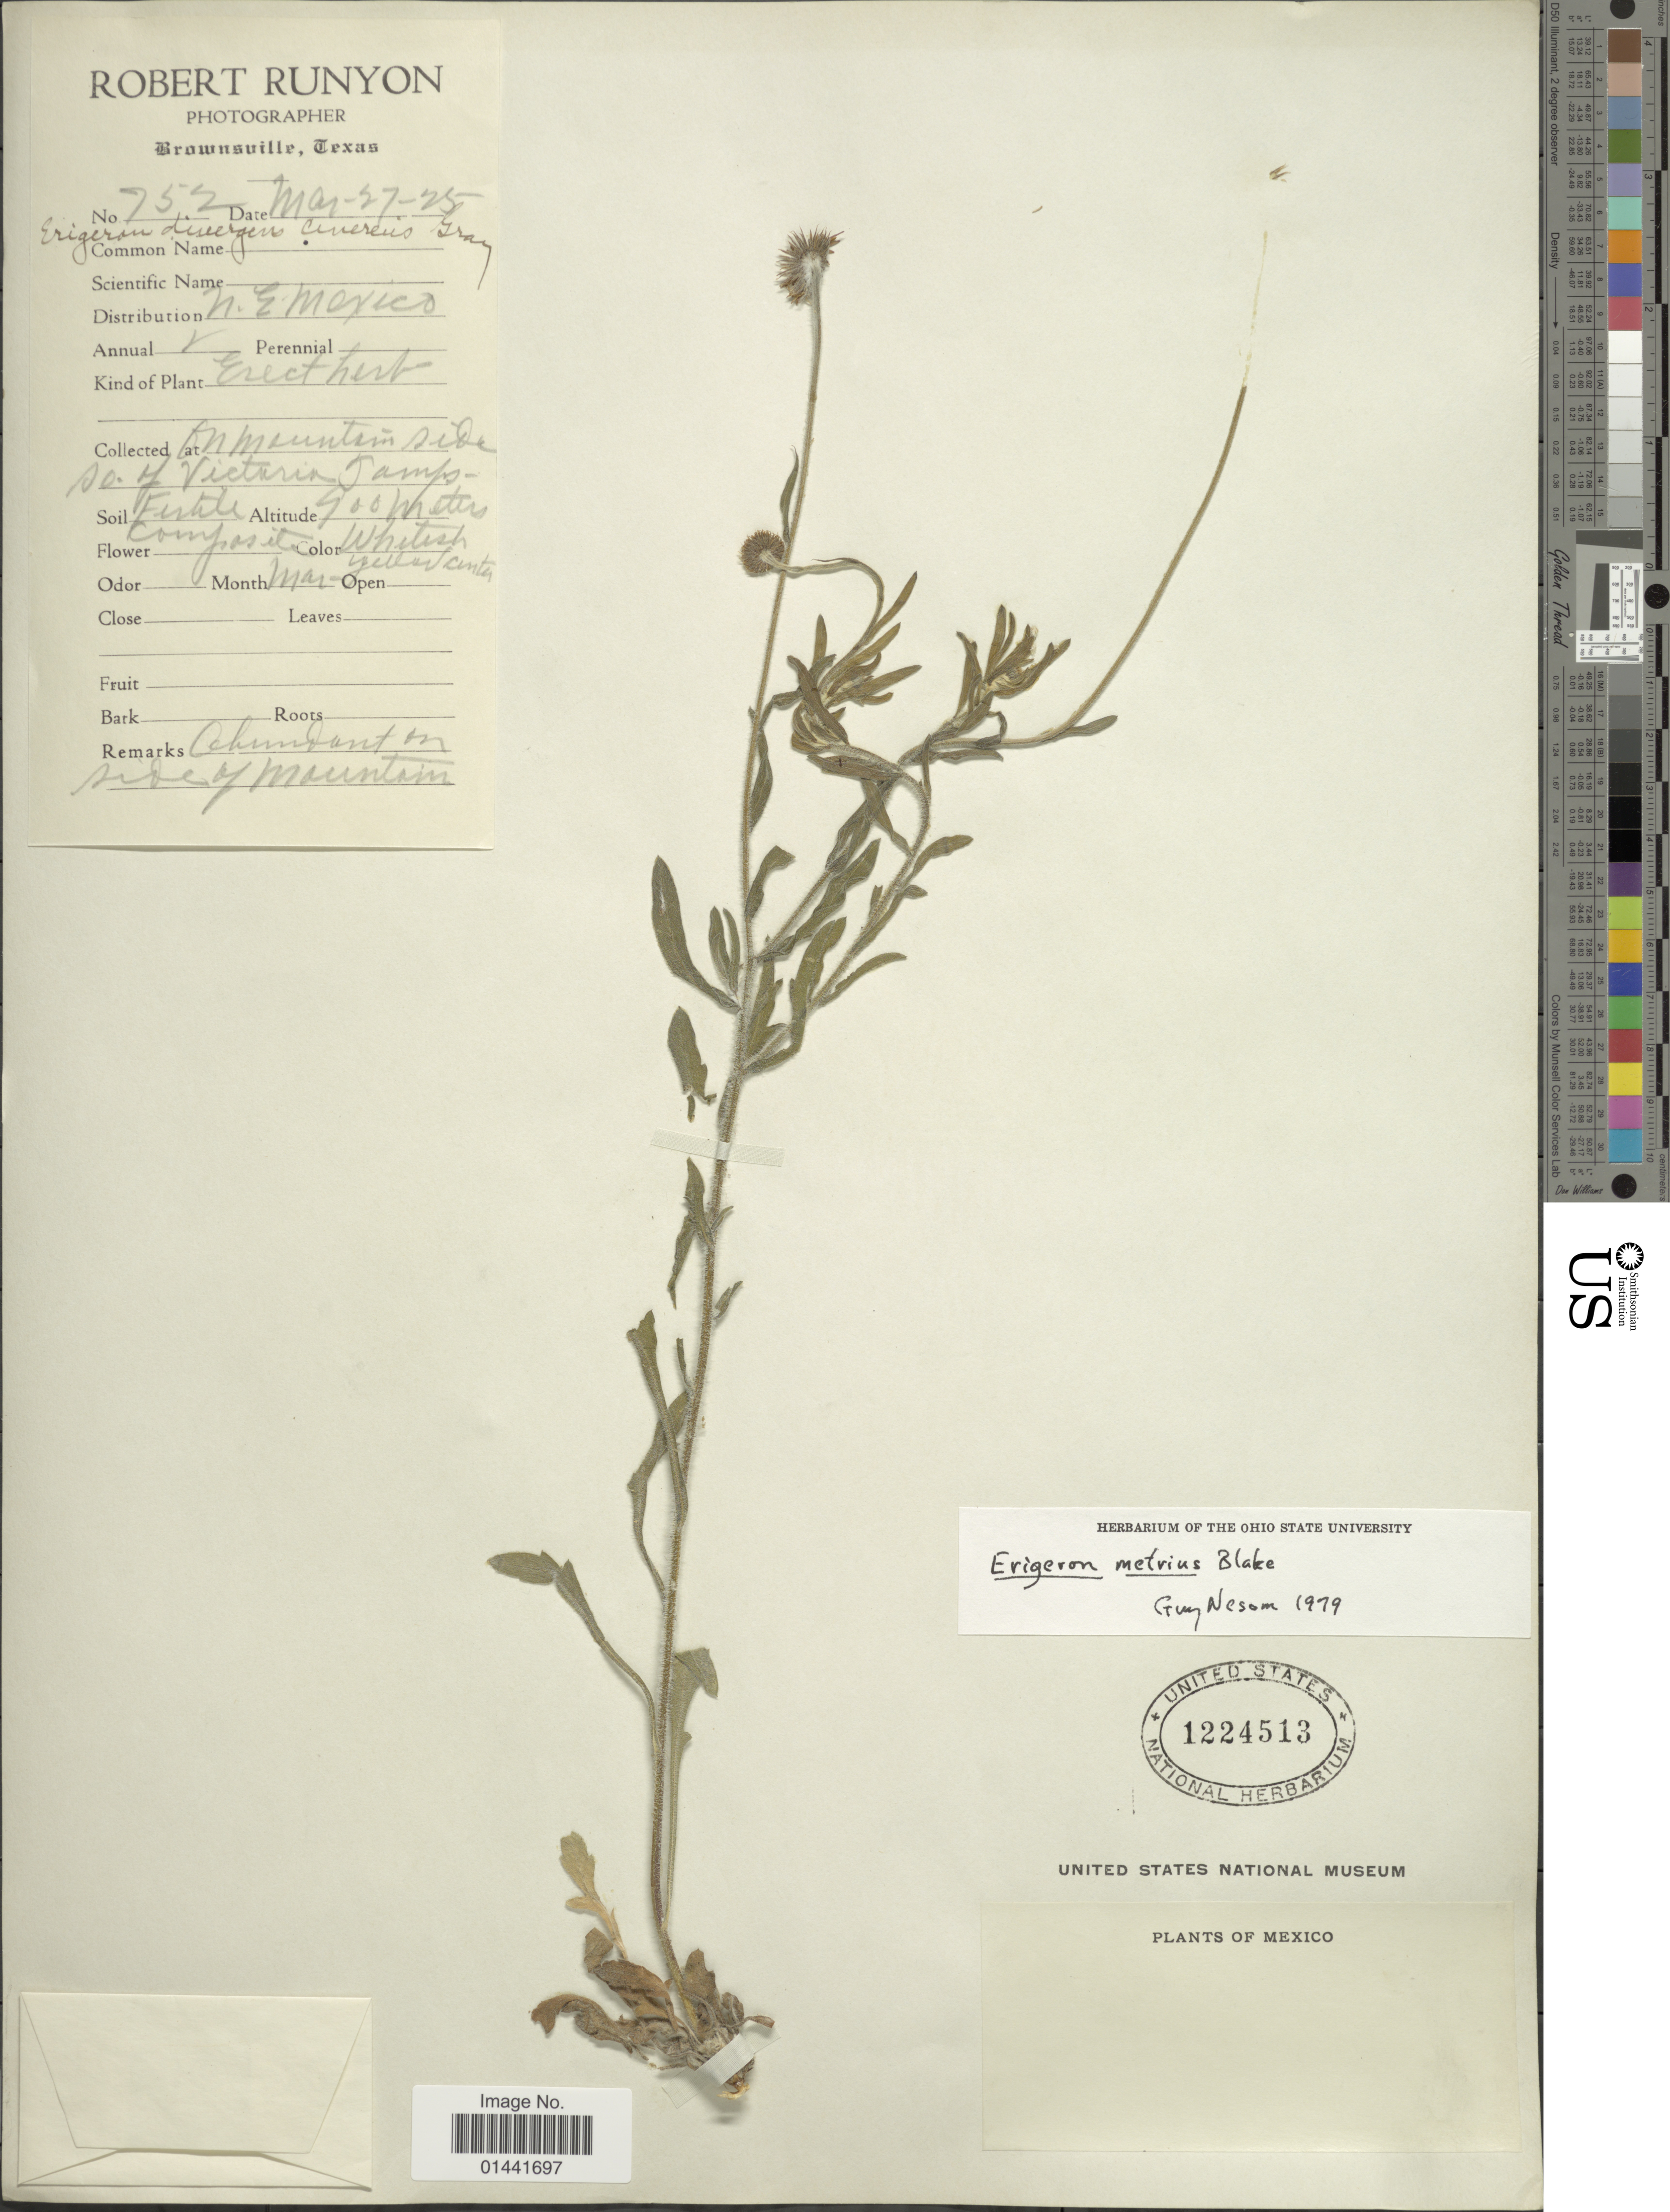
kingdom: Plantae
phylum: Tracheophyta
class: Magnoliopsida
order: Asterales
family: Asteraceae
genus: Erigeron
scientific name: Erigeron metrius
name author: S.F. Blake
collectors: R. Runyon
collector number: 752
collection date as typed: Transcribed d/m/y: 27/3/25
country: Mexico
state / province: Tamaulipas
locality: On mountain side So. of Victoria Tamps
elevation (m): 900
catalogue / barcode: US 1224513